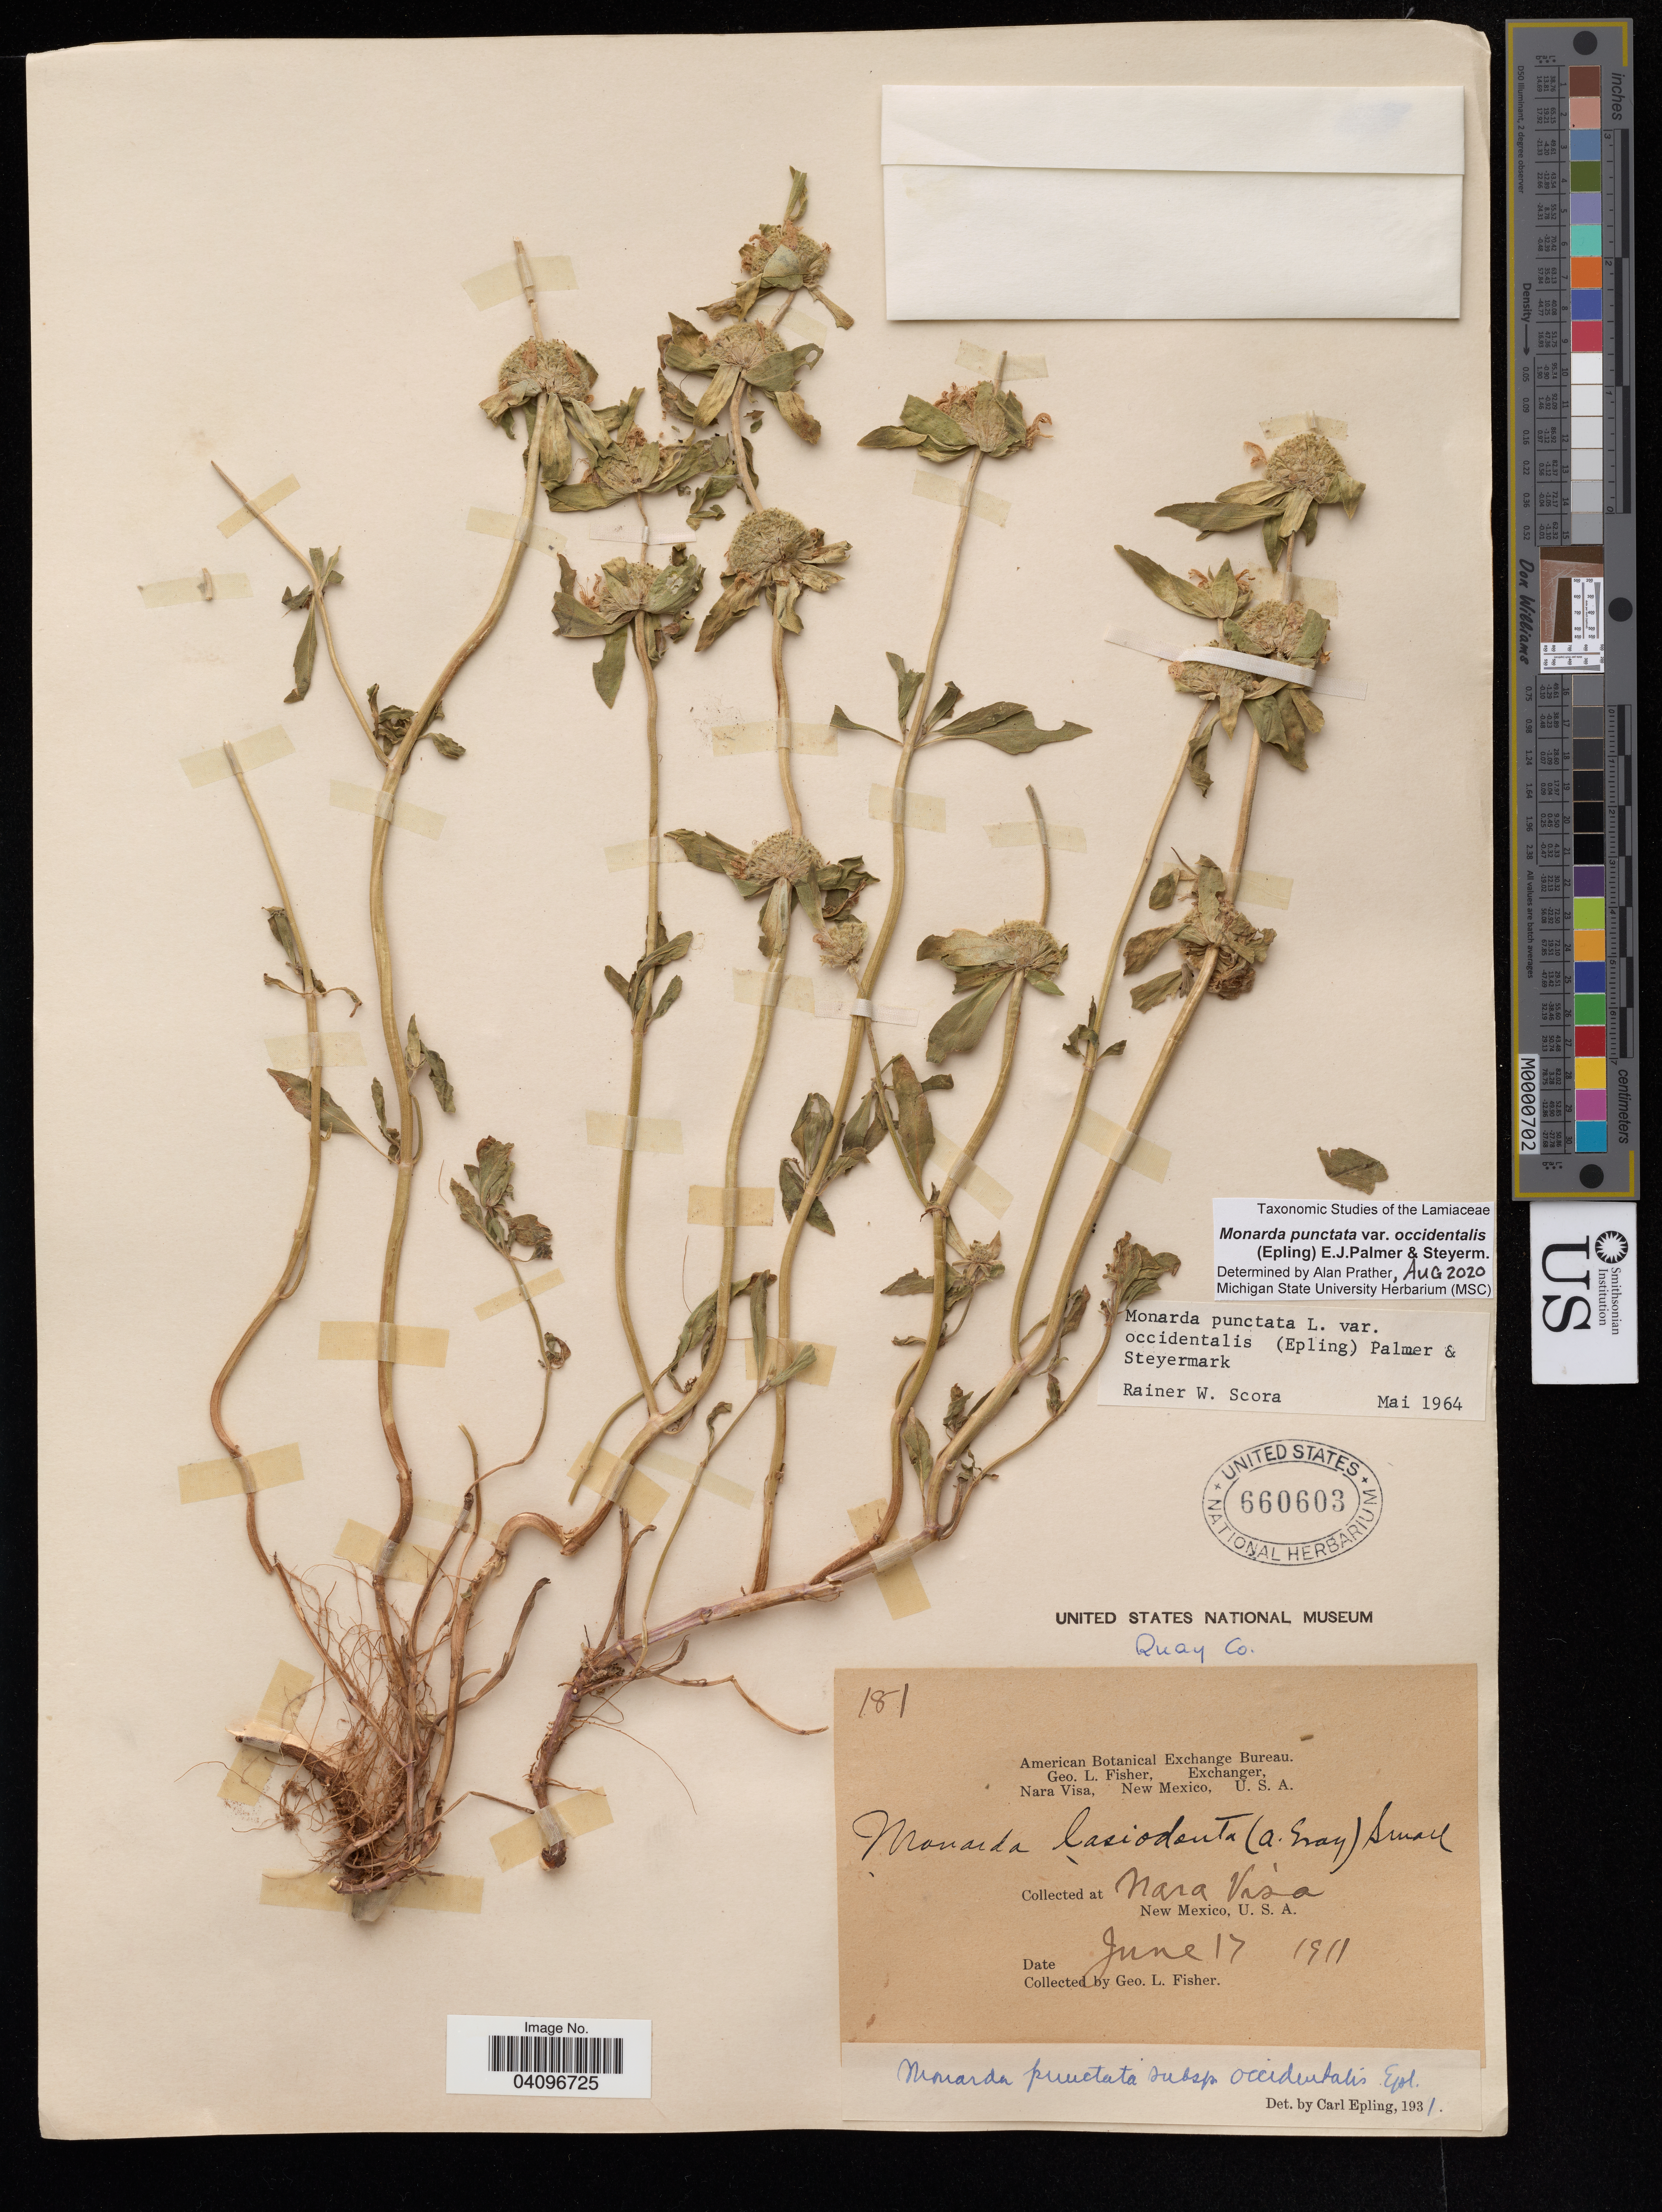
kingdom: Plantae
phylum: Tracheophyta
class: Magnoliopsida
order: Lamiales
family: Lamiaceae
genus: Monarda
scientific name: Monarda punctata var. occidentalis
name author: (Epling) E.J. Palmer & Steyerm.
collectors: G. L. Fisher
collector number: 181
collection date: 1911-06-17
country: United States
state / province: New Mexico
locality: Nara Visa, New Mexico, U. S. A.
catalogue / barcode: US 660603